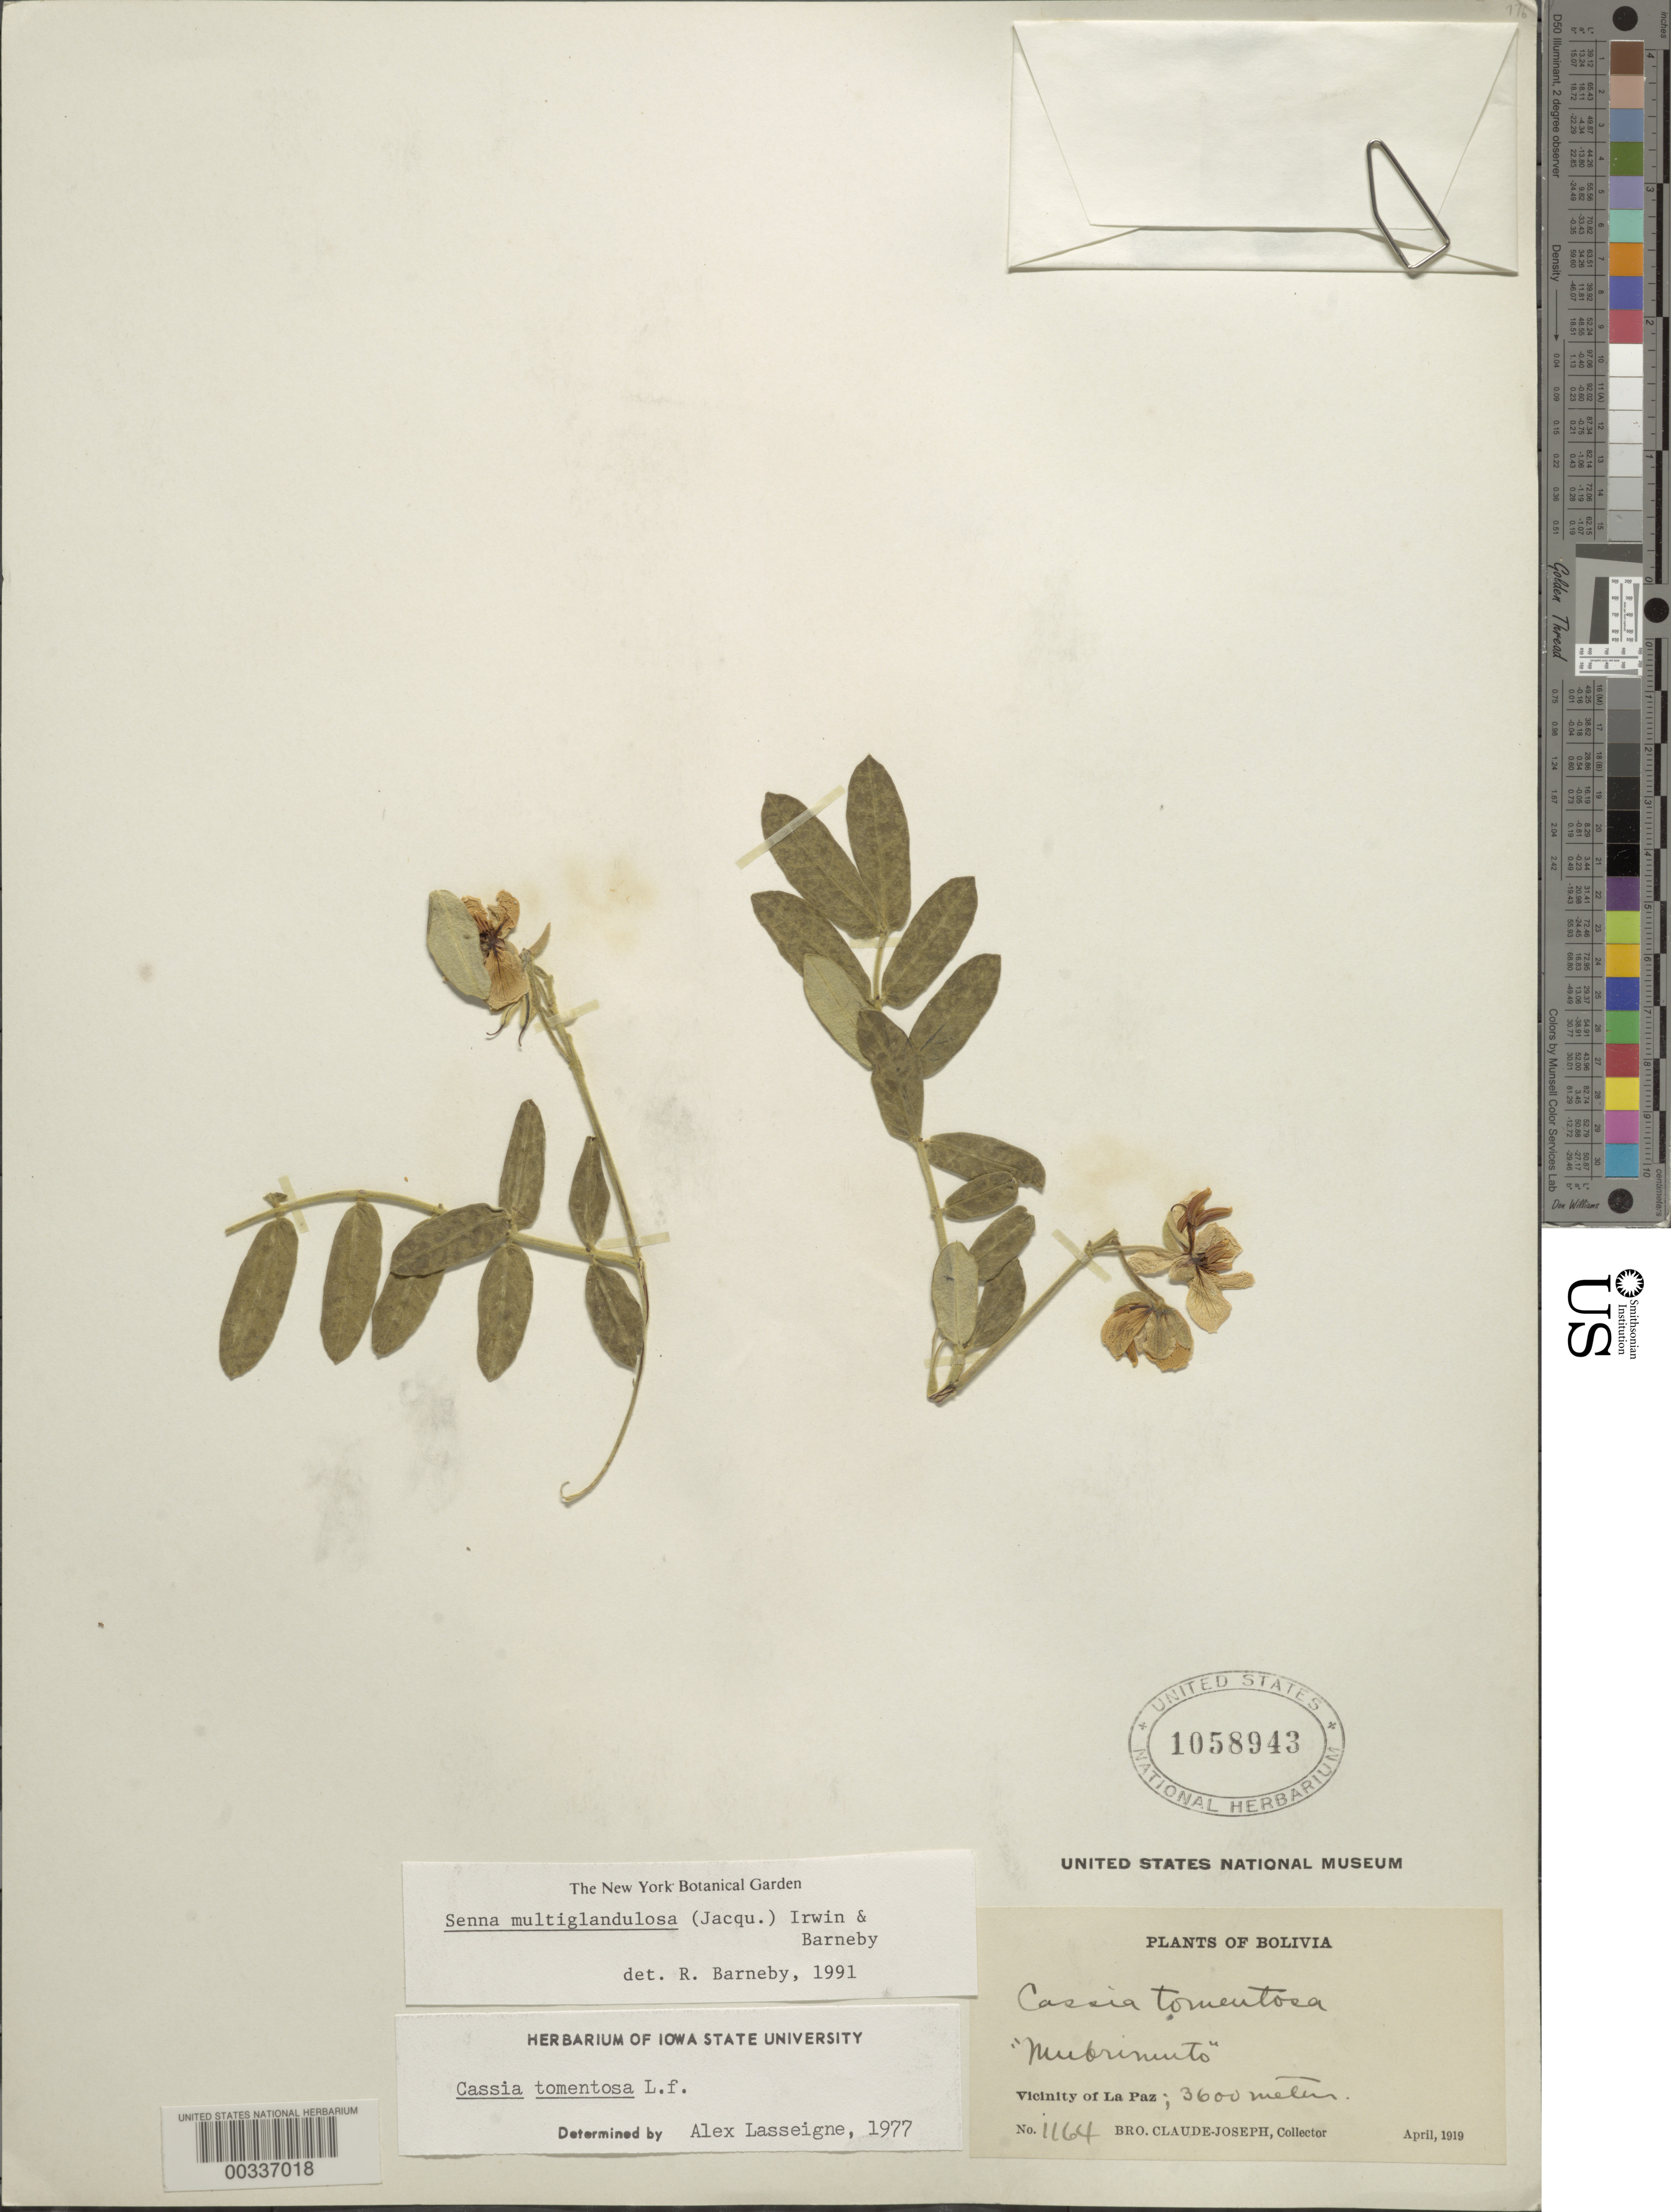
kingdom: Plantae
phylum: Tracheophyta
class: Magnoliopsida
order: Fabales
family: Fabaceae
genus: Senna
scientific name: Senna multiglandulosa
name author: (Jacq.) H.S. Irwin & Barneby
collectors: Bro. Claude-Joseph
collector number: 1164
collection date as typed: Apr 1919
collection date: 1919-04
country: Bolivia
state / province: La Paz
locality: Vicinity of La Paz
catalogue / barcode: US 1058943